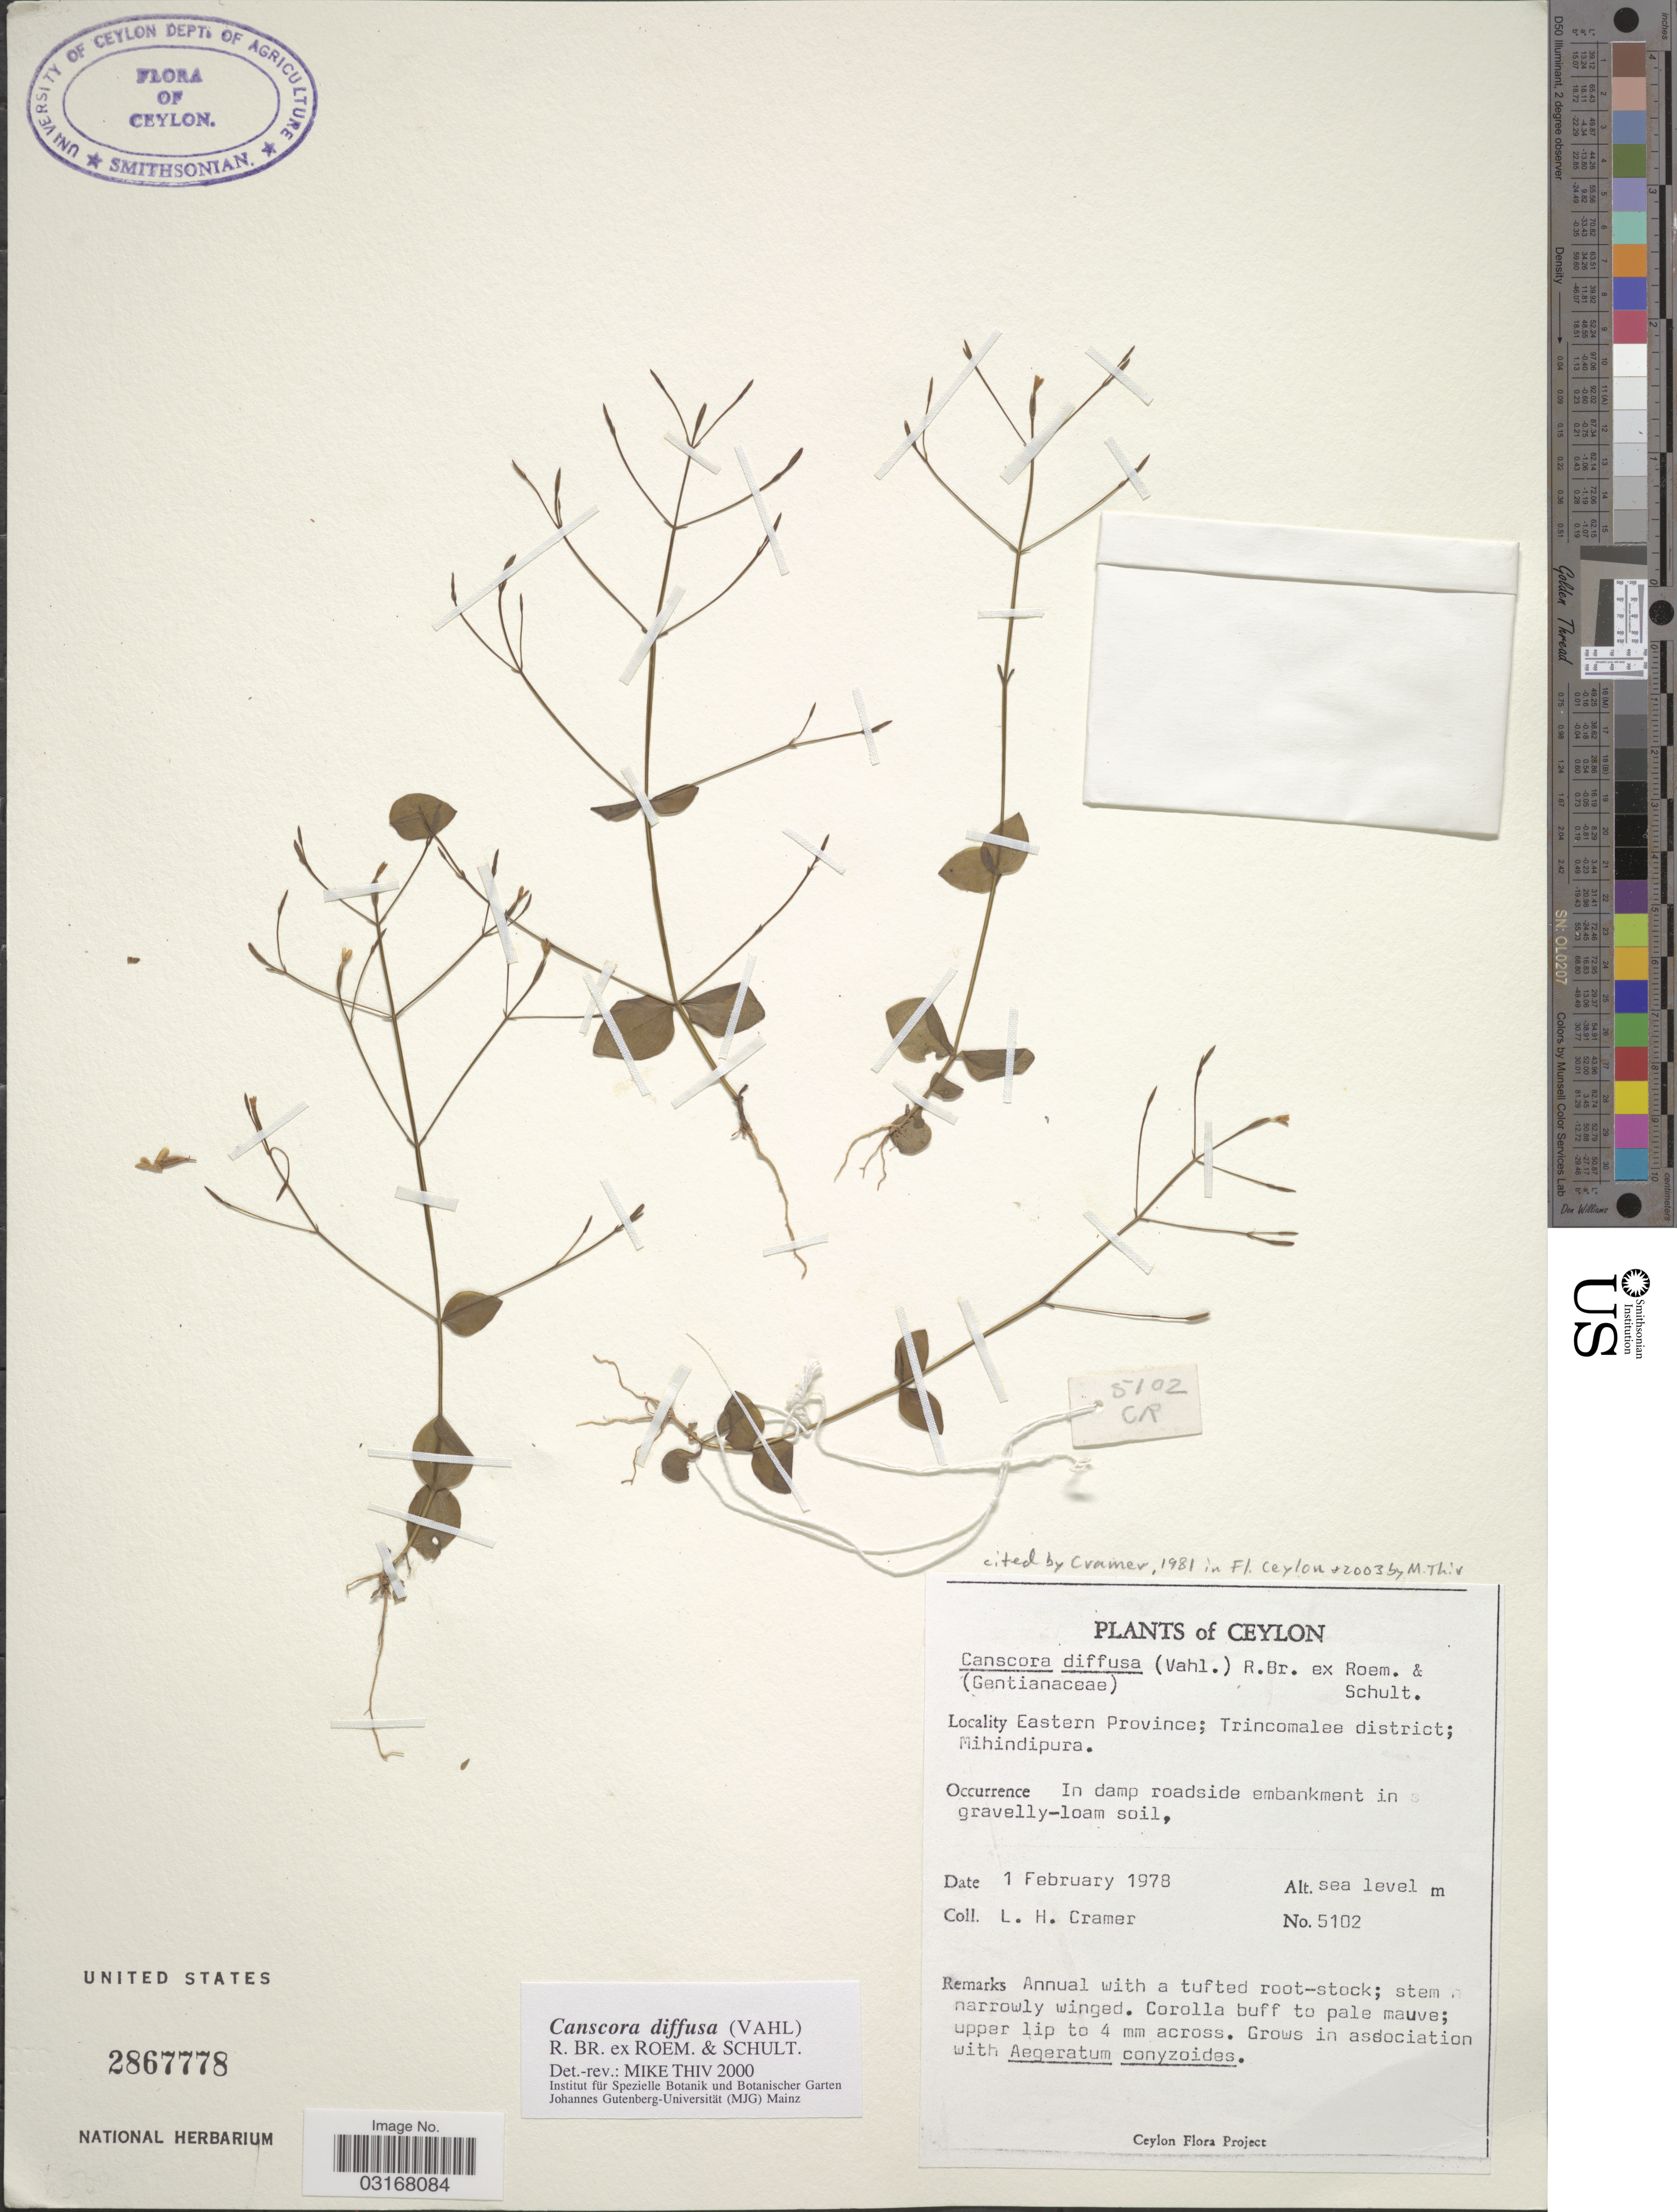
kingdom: Plantae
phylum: Tracheophyta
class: Magnoliopsida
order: Gentianales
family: Gentianaceae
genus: Canscora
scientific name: Canscora diffusa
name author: (Vahl) R. Br. ex Roem. & Schult.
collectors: L. H. Cramer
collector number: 5102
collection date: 1978-02-01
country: Sri Lanka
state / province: Eastern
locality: Ceylon. Trincomalee district; Mihindipura.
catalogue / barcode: US 2867778